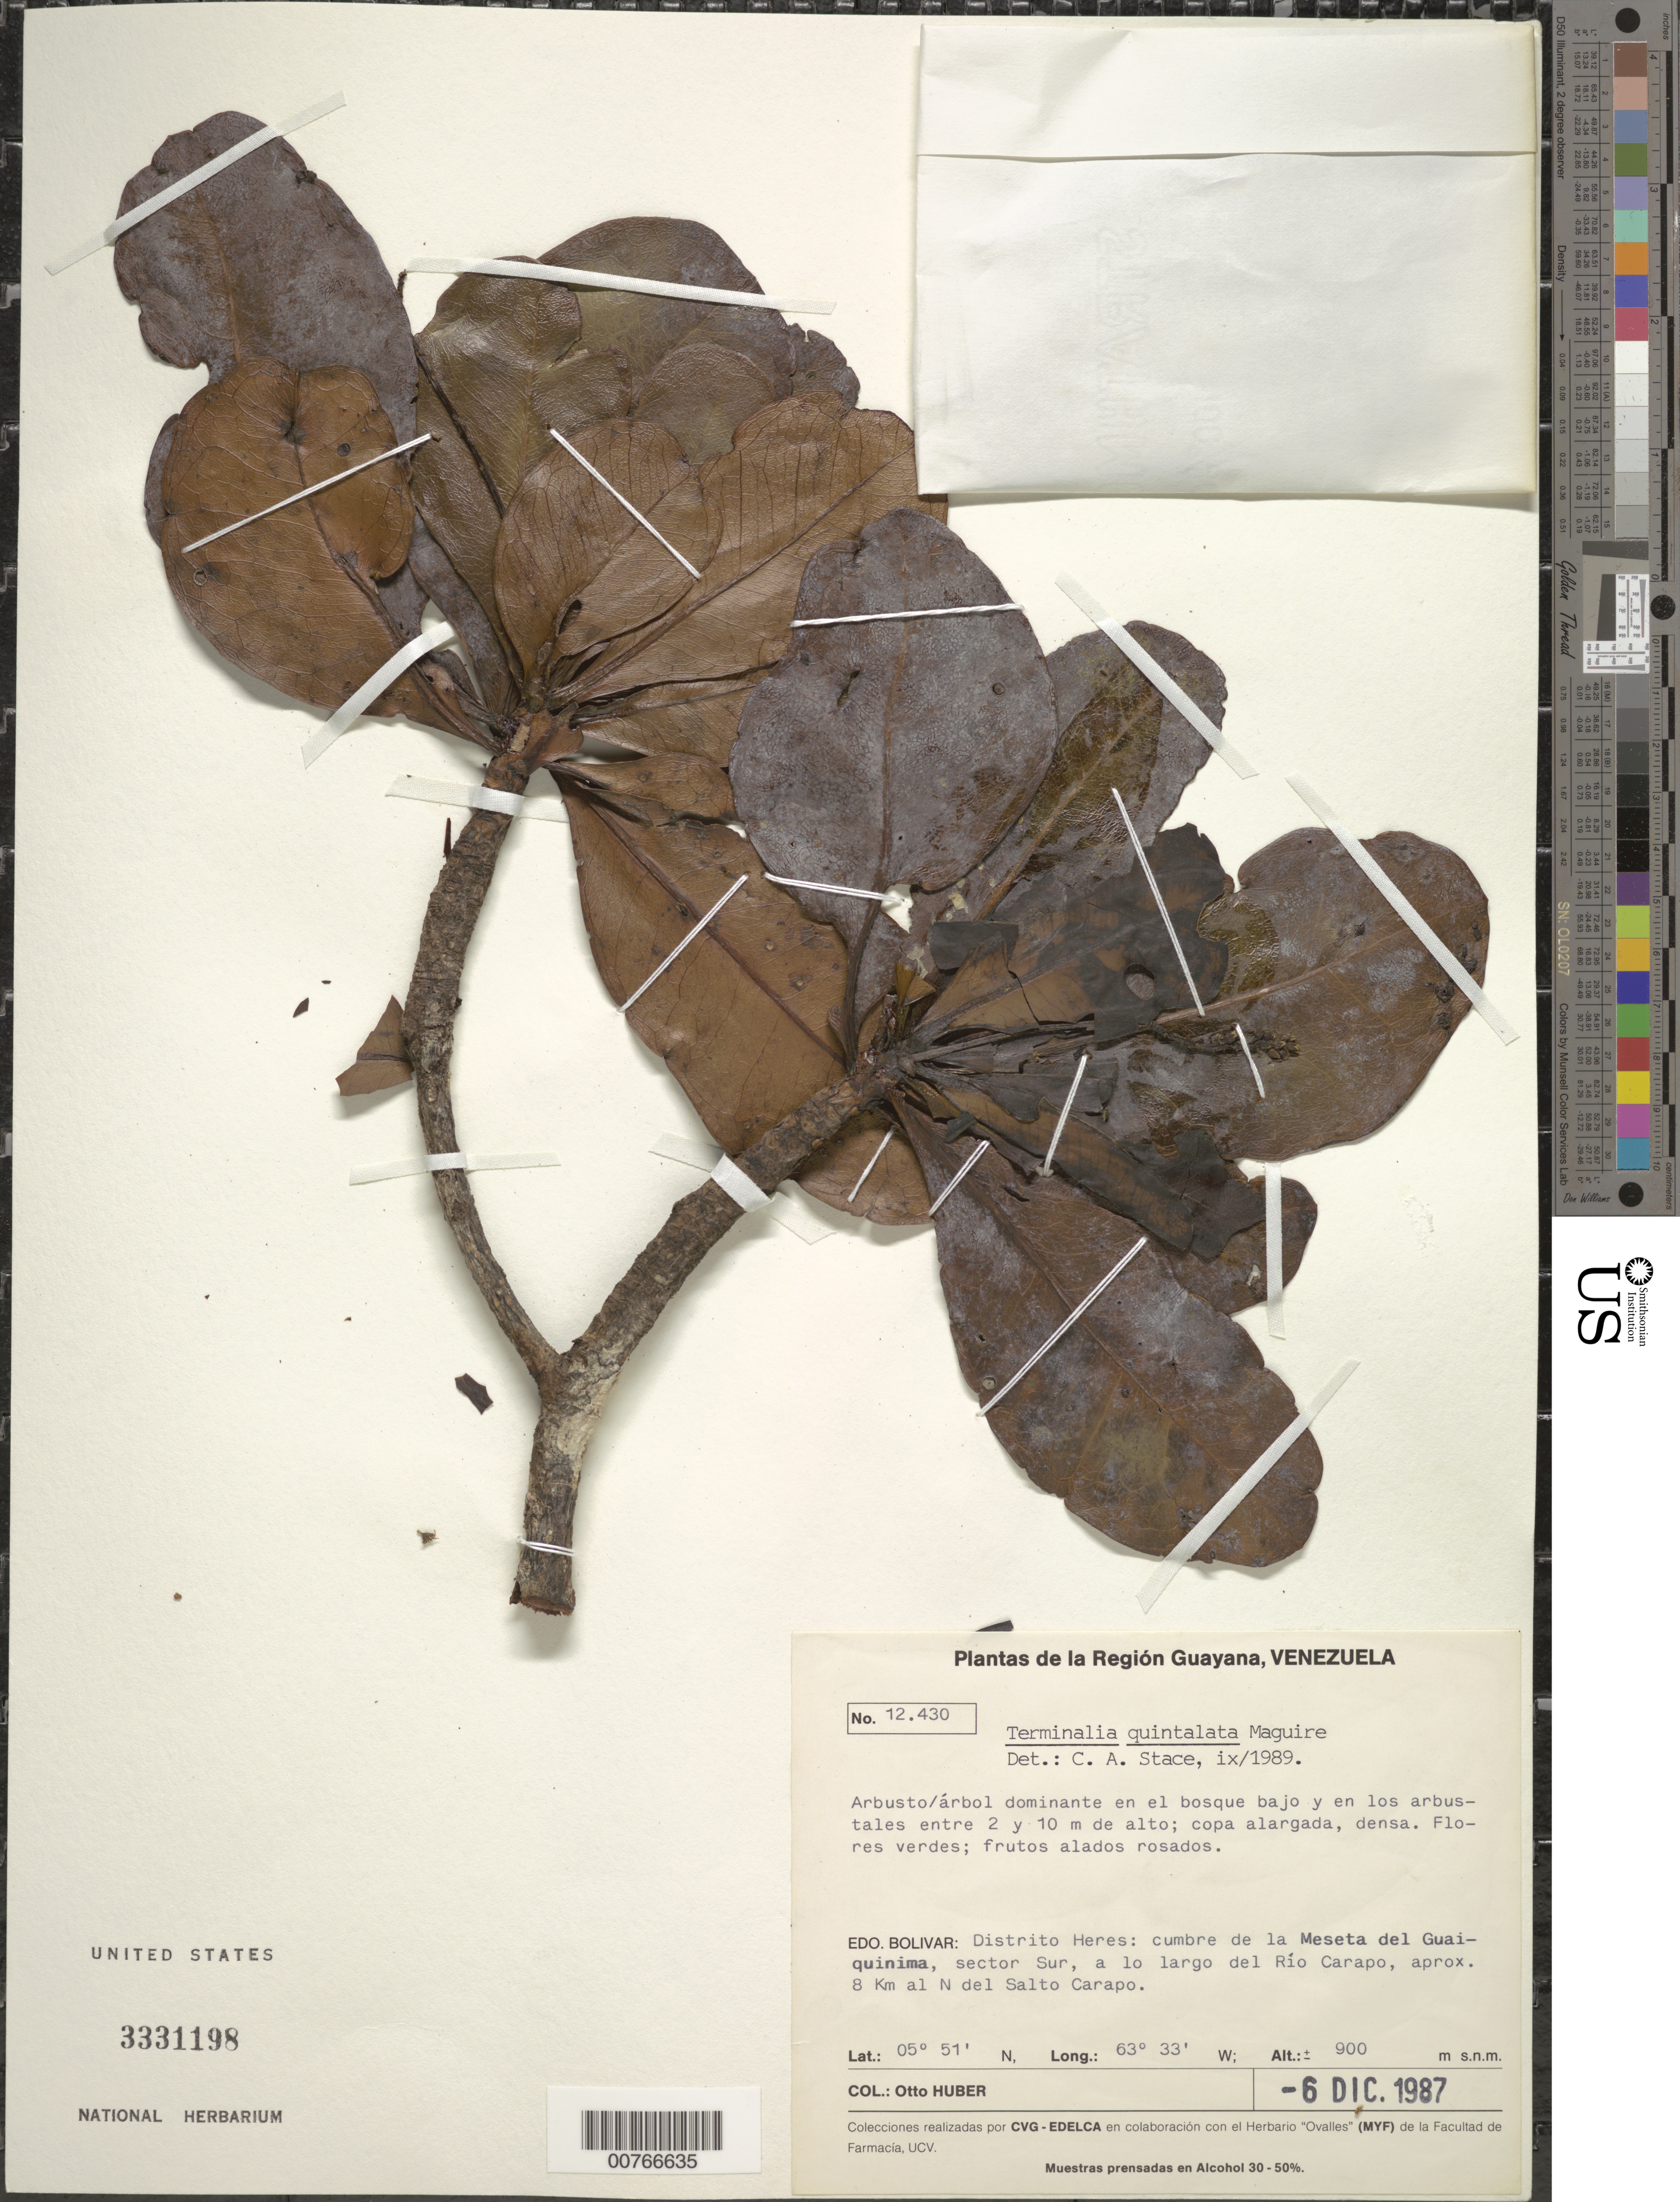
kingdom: Plantae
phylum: Tracheophyta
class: Magnoliopsida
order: Myrtales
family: Combretaceae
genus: Terminalia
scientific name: Terminalia quintalata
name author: Maguire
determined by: Stace, C. A.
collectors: O. Huber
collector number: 12430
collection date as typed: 6-Dec-87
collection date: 1987-12-06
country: Venezuela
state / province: Bolívar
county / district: Heres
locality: Meseta del Gauiquinima, cumbre, sector Sur, a lo largo del Río Carapo, aprox 8 km al N del Salto Carapo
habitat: Bosque bajo y en lo arbustales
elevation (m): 900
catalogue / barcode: US 3331198